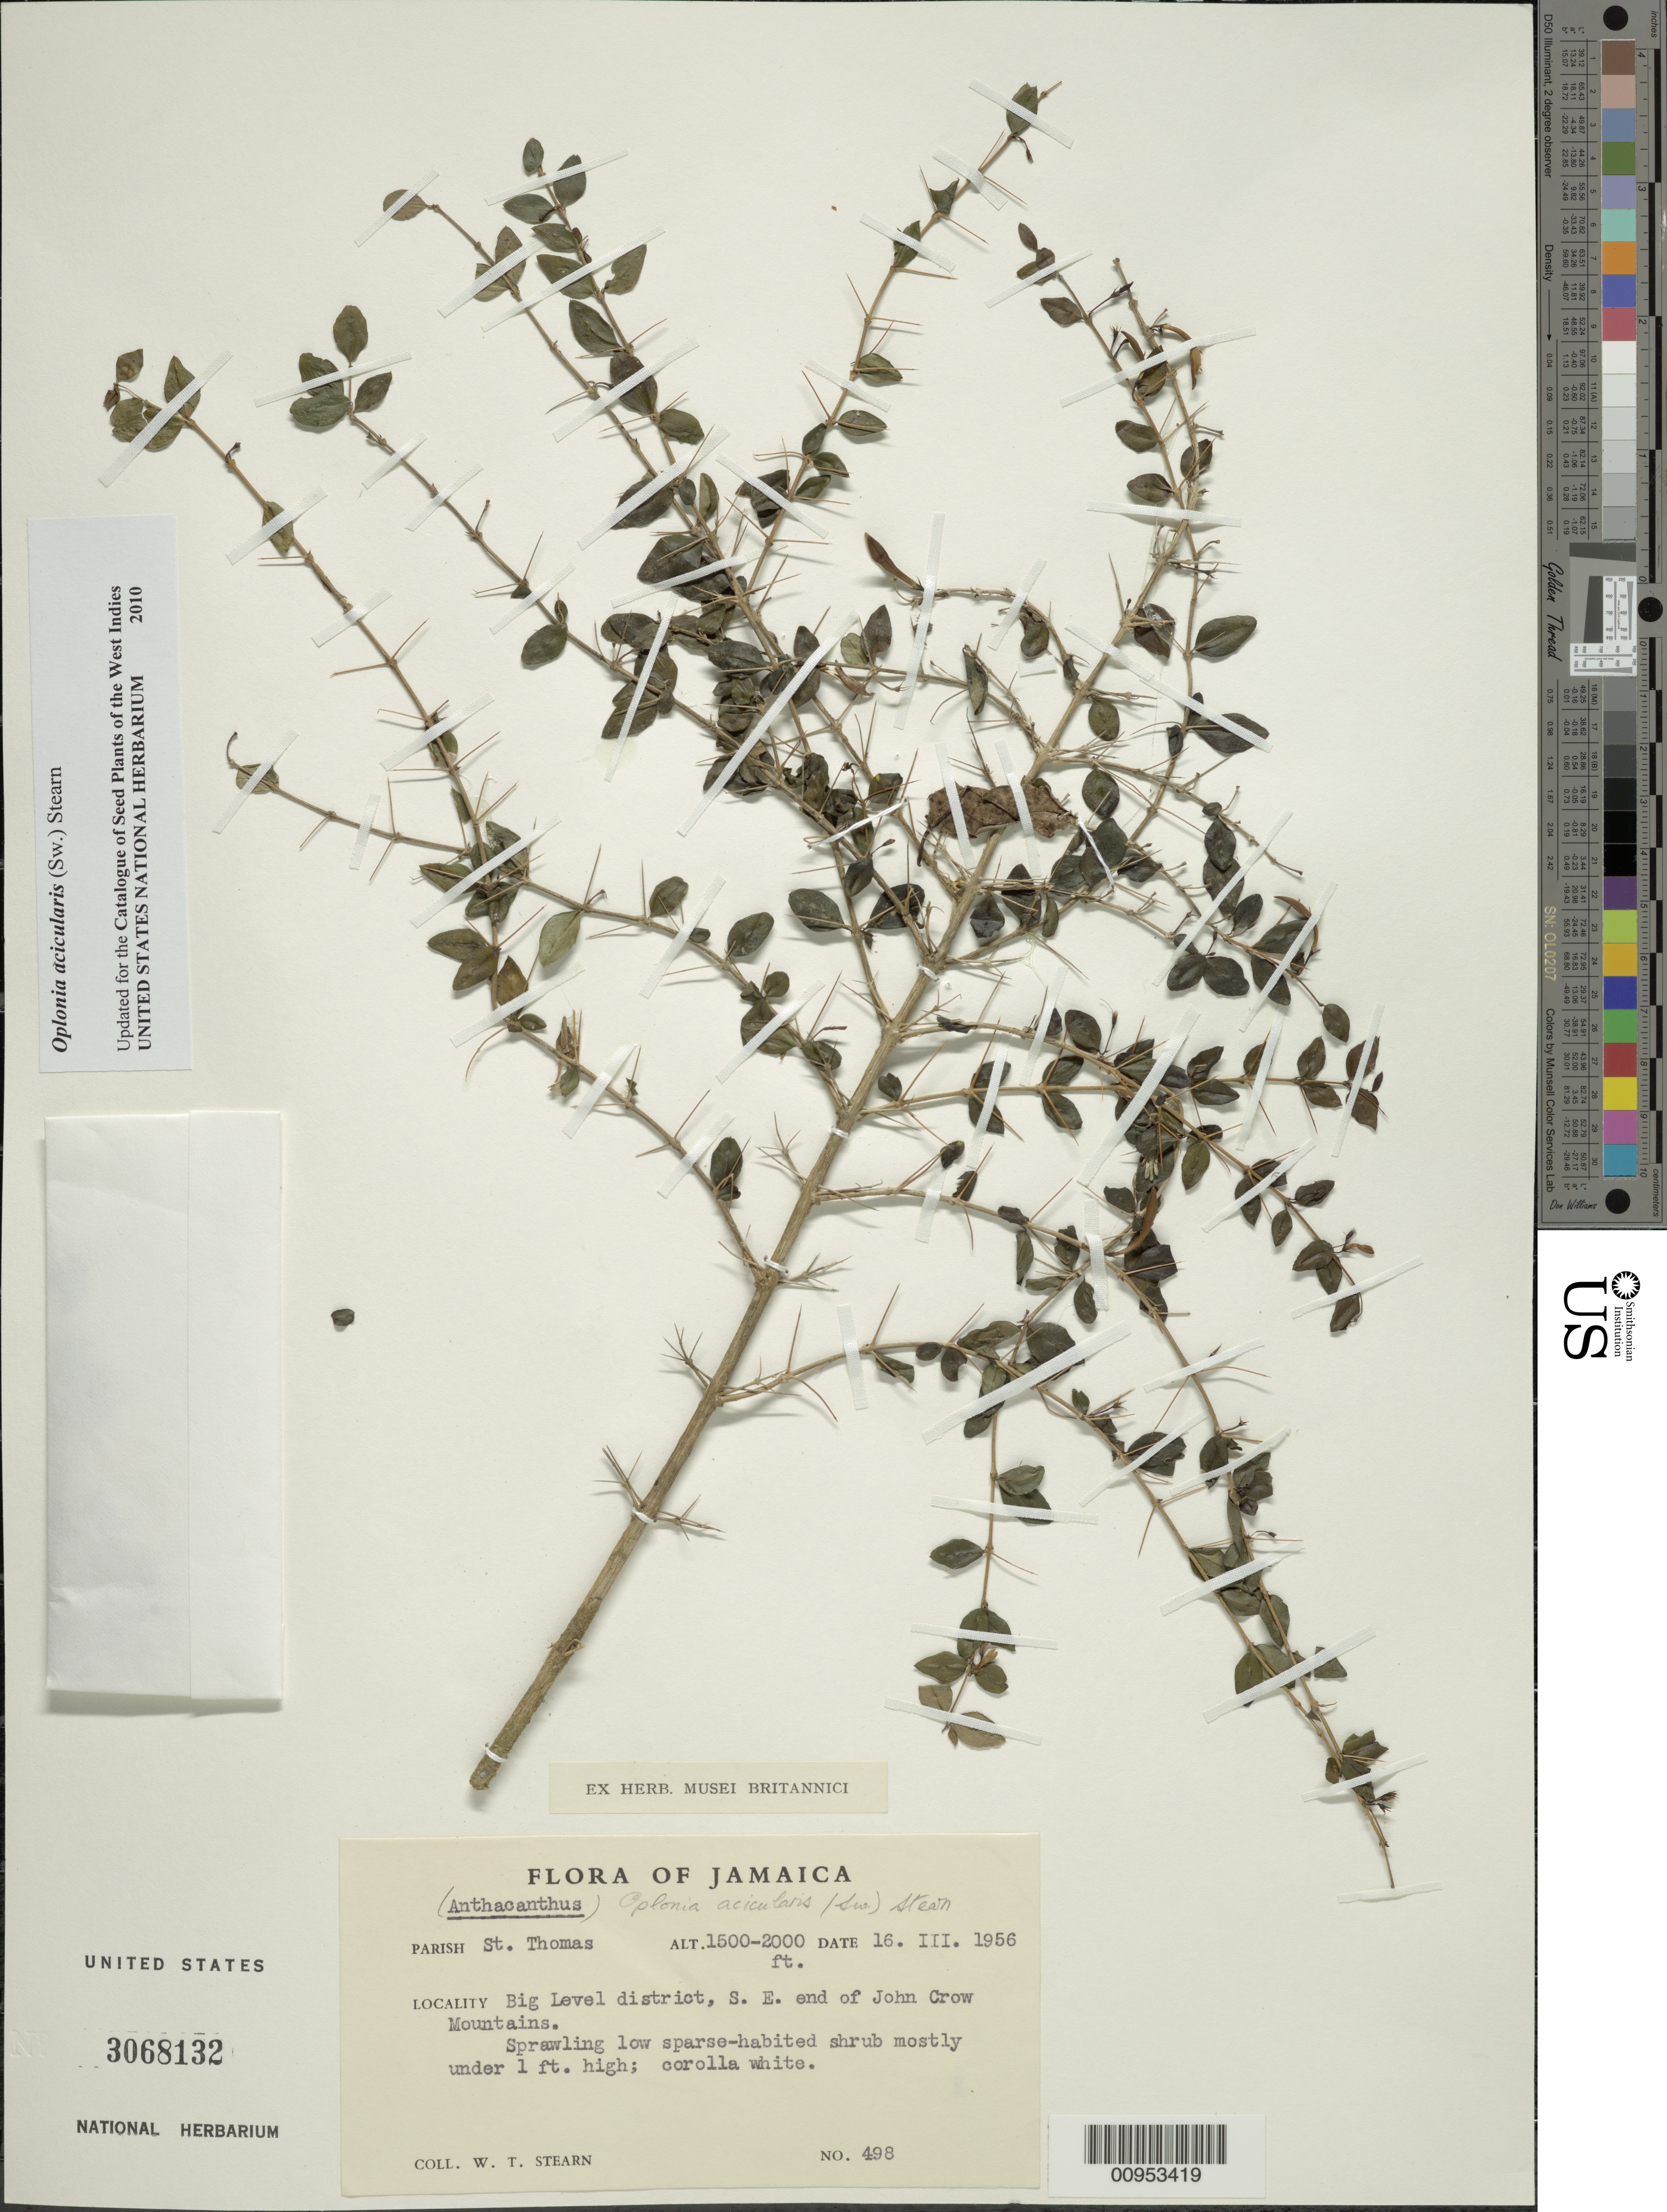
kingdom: Plantae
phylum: Tracheophyta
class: Magnoliopsida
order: Lamiales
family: Acanthaceae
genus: Oplonia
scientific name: Oplonia acicularis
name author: (Sw.) Stearn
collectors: W. T. Stearn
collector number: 498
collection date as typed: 16 Mar 1956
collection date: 1956-03-16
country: Jamaica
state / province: Saint Thomas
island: Jamaica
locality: Big Level district, SE end of John Crow Mountains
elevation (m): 457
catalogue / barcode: US 3068132